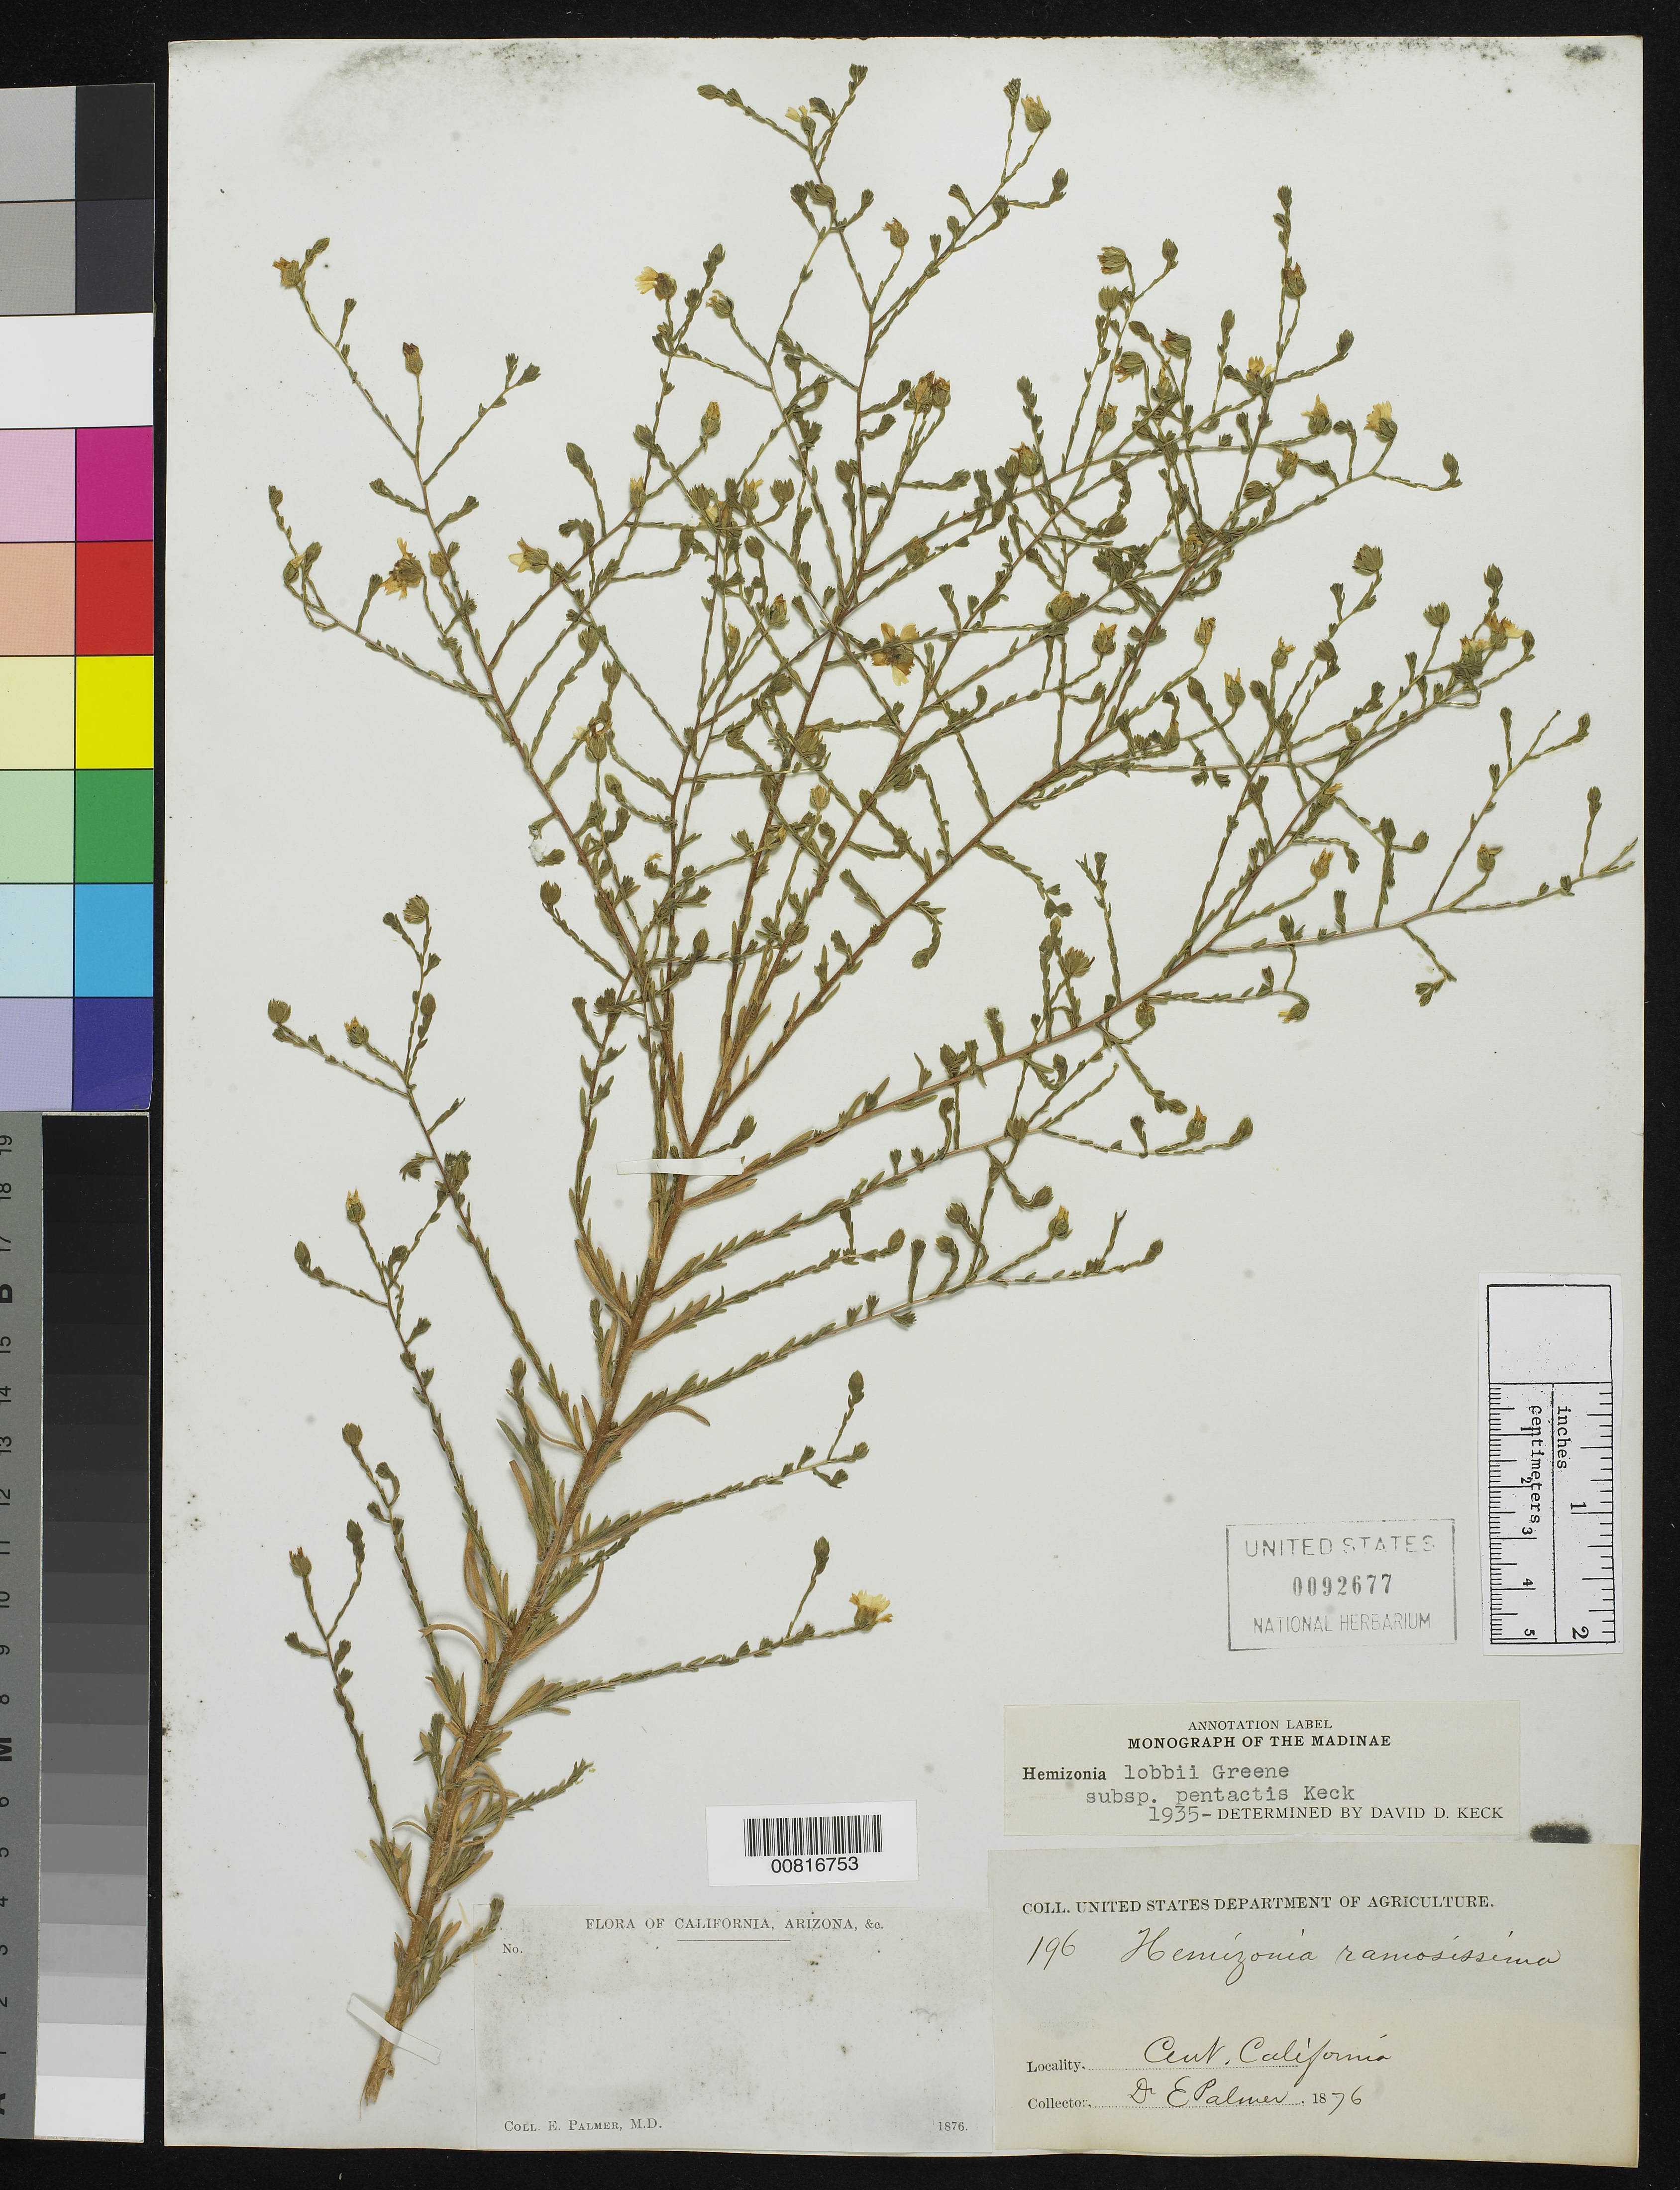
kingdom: Plantae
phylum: Tracheophyta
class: Magnoliopsida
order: Asterales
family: Asteraceae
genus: Deinandra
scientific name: Deinandra lobbii subsp. pentactis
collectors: E. Palmer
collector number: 196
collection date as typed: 1876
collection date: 1876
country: United States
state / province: California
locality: Central California.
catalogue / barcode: US 92677